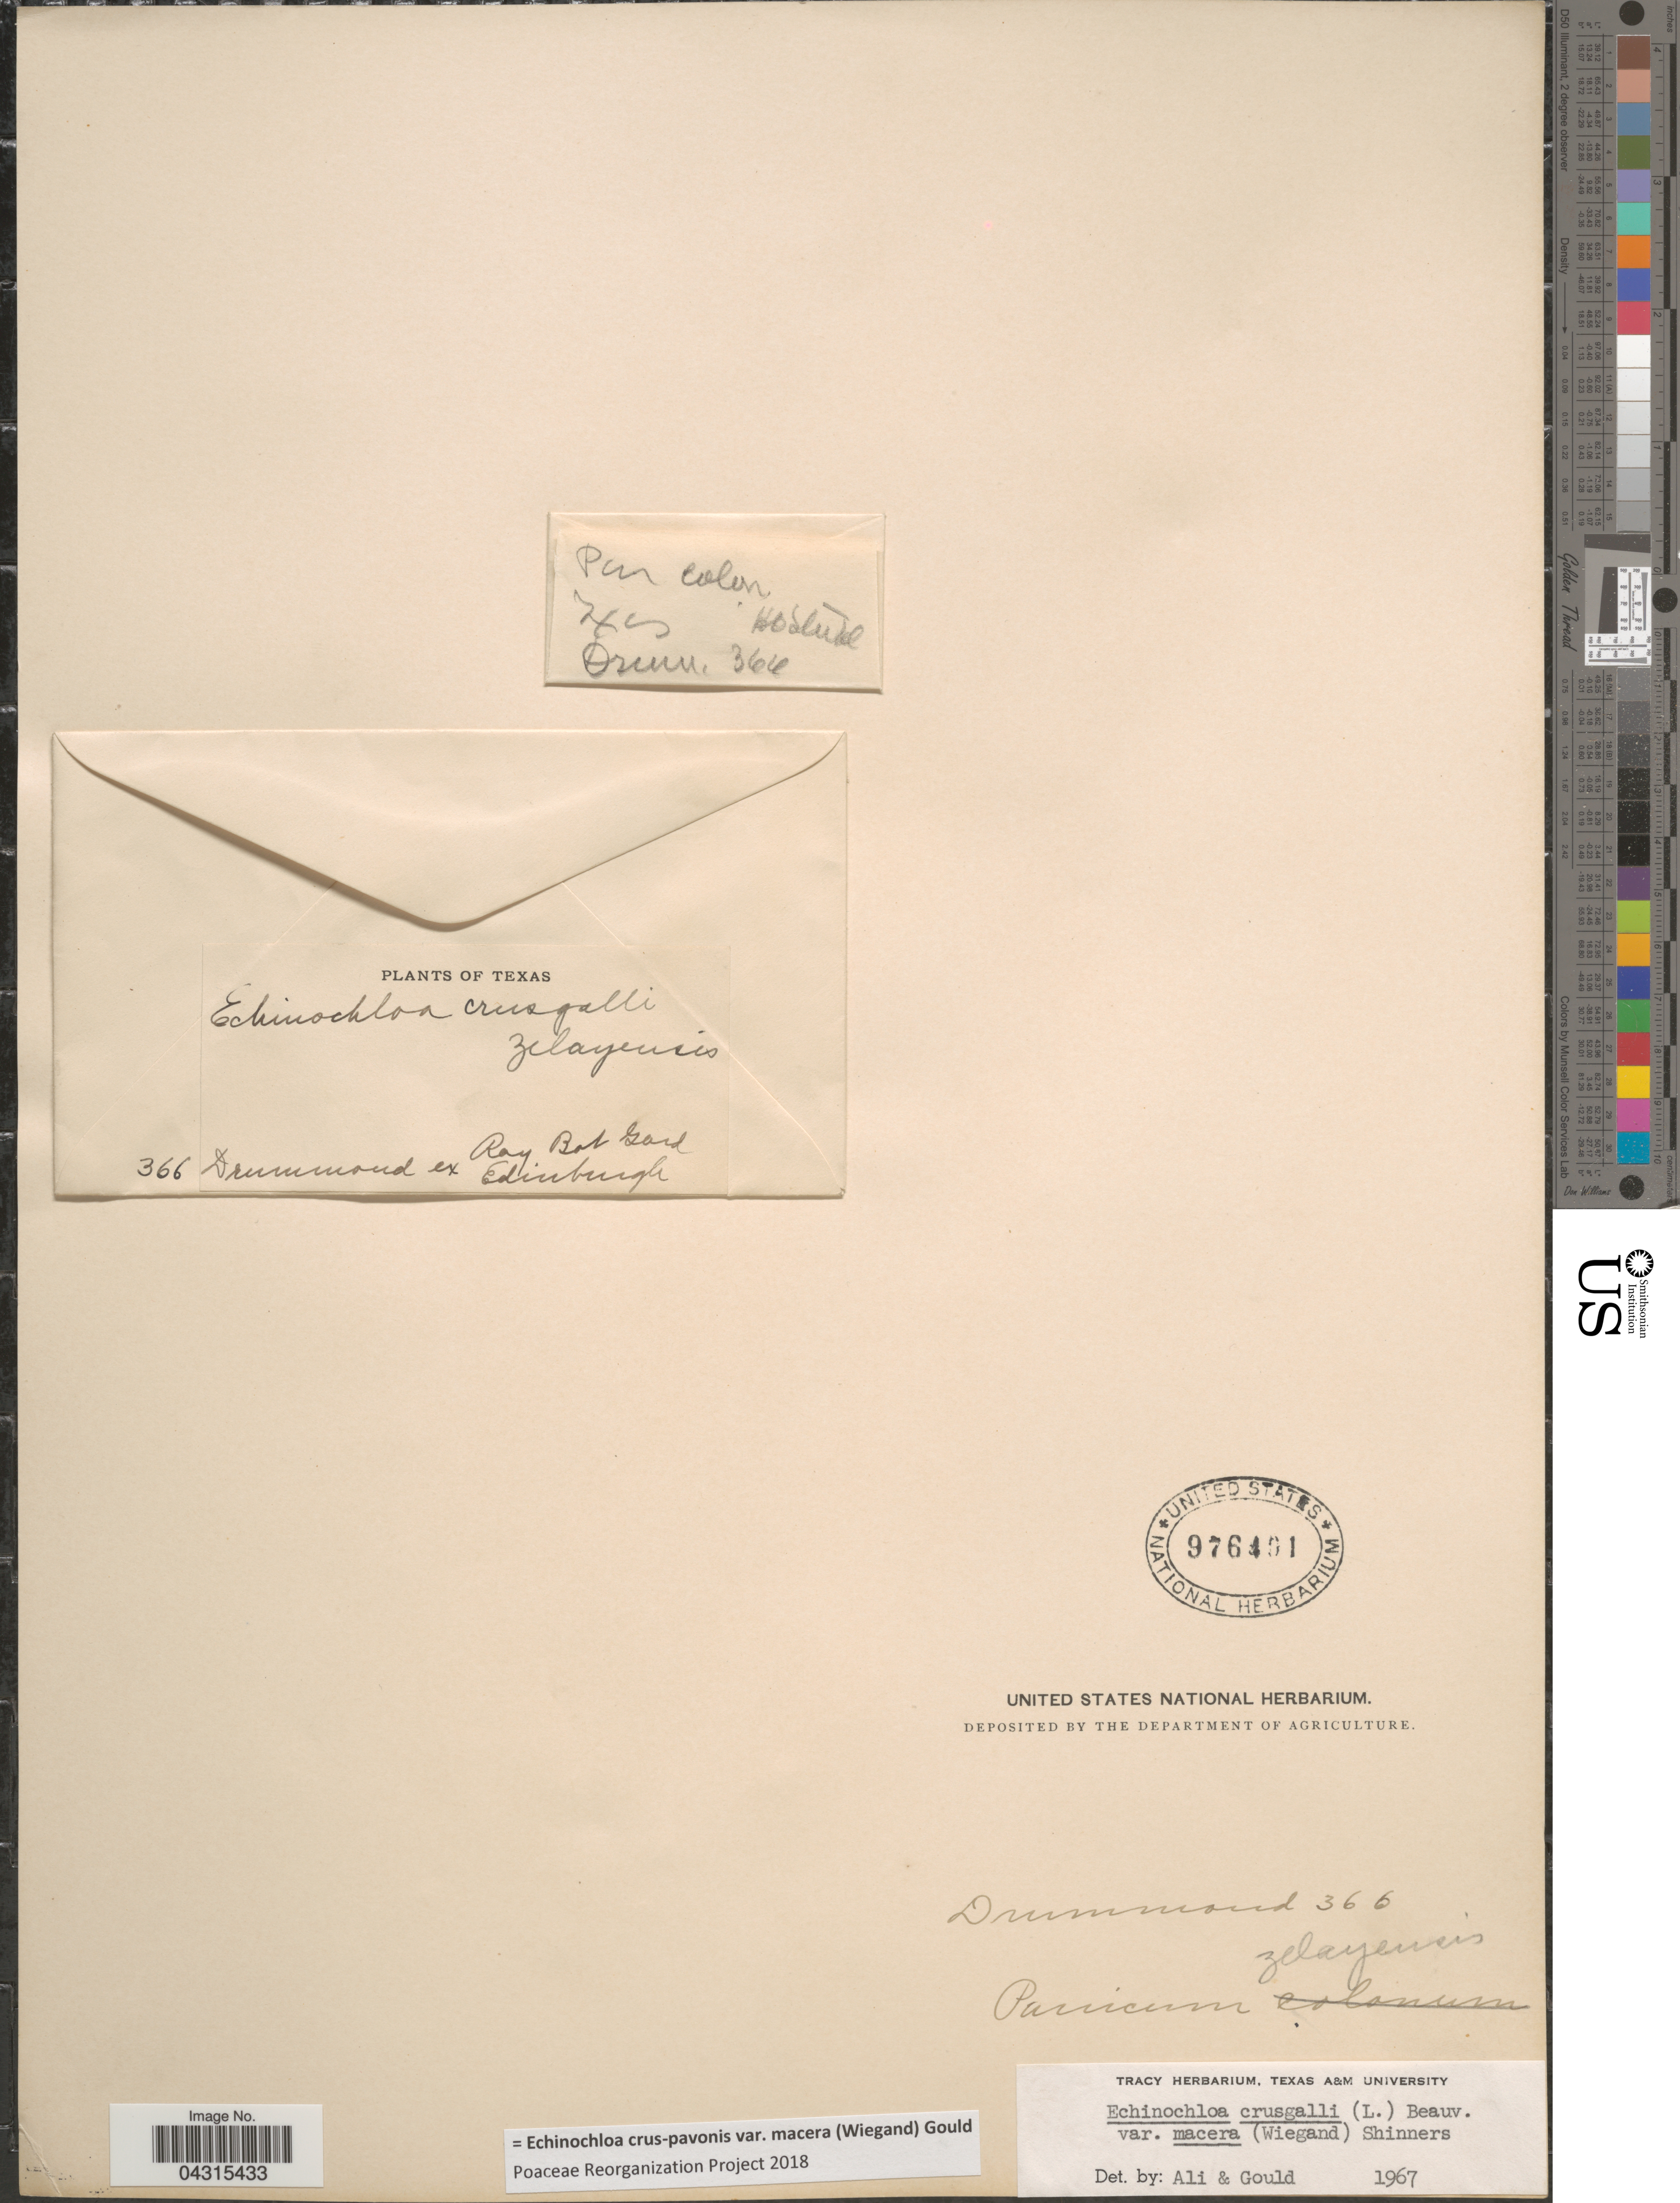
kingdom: Plantae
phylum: Tracheophyta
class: Liliopsida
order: Poales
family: Poaceae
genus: Echinochloa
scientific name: Echinochloa crus-pavonis var. macera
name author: (Wiegand) Gould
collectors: -. Drummond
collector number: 366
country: United States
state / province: Texas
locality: Roy Bot Gard.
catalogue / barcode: US 976401